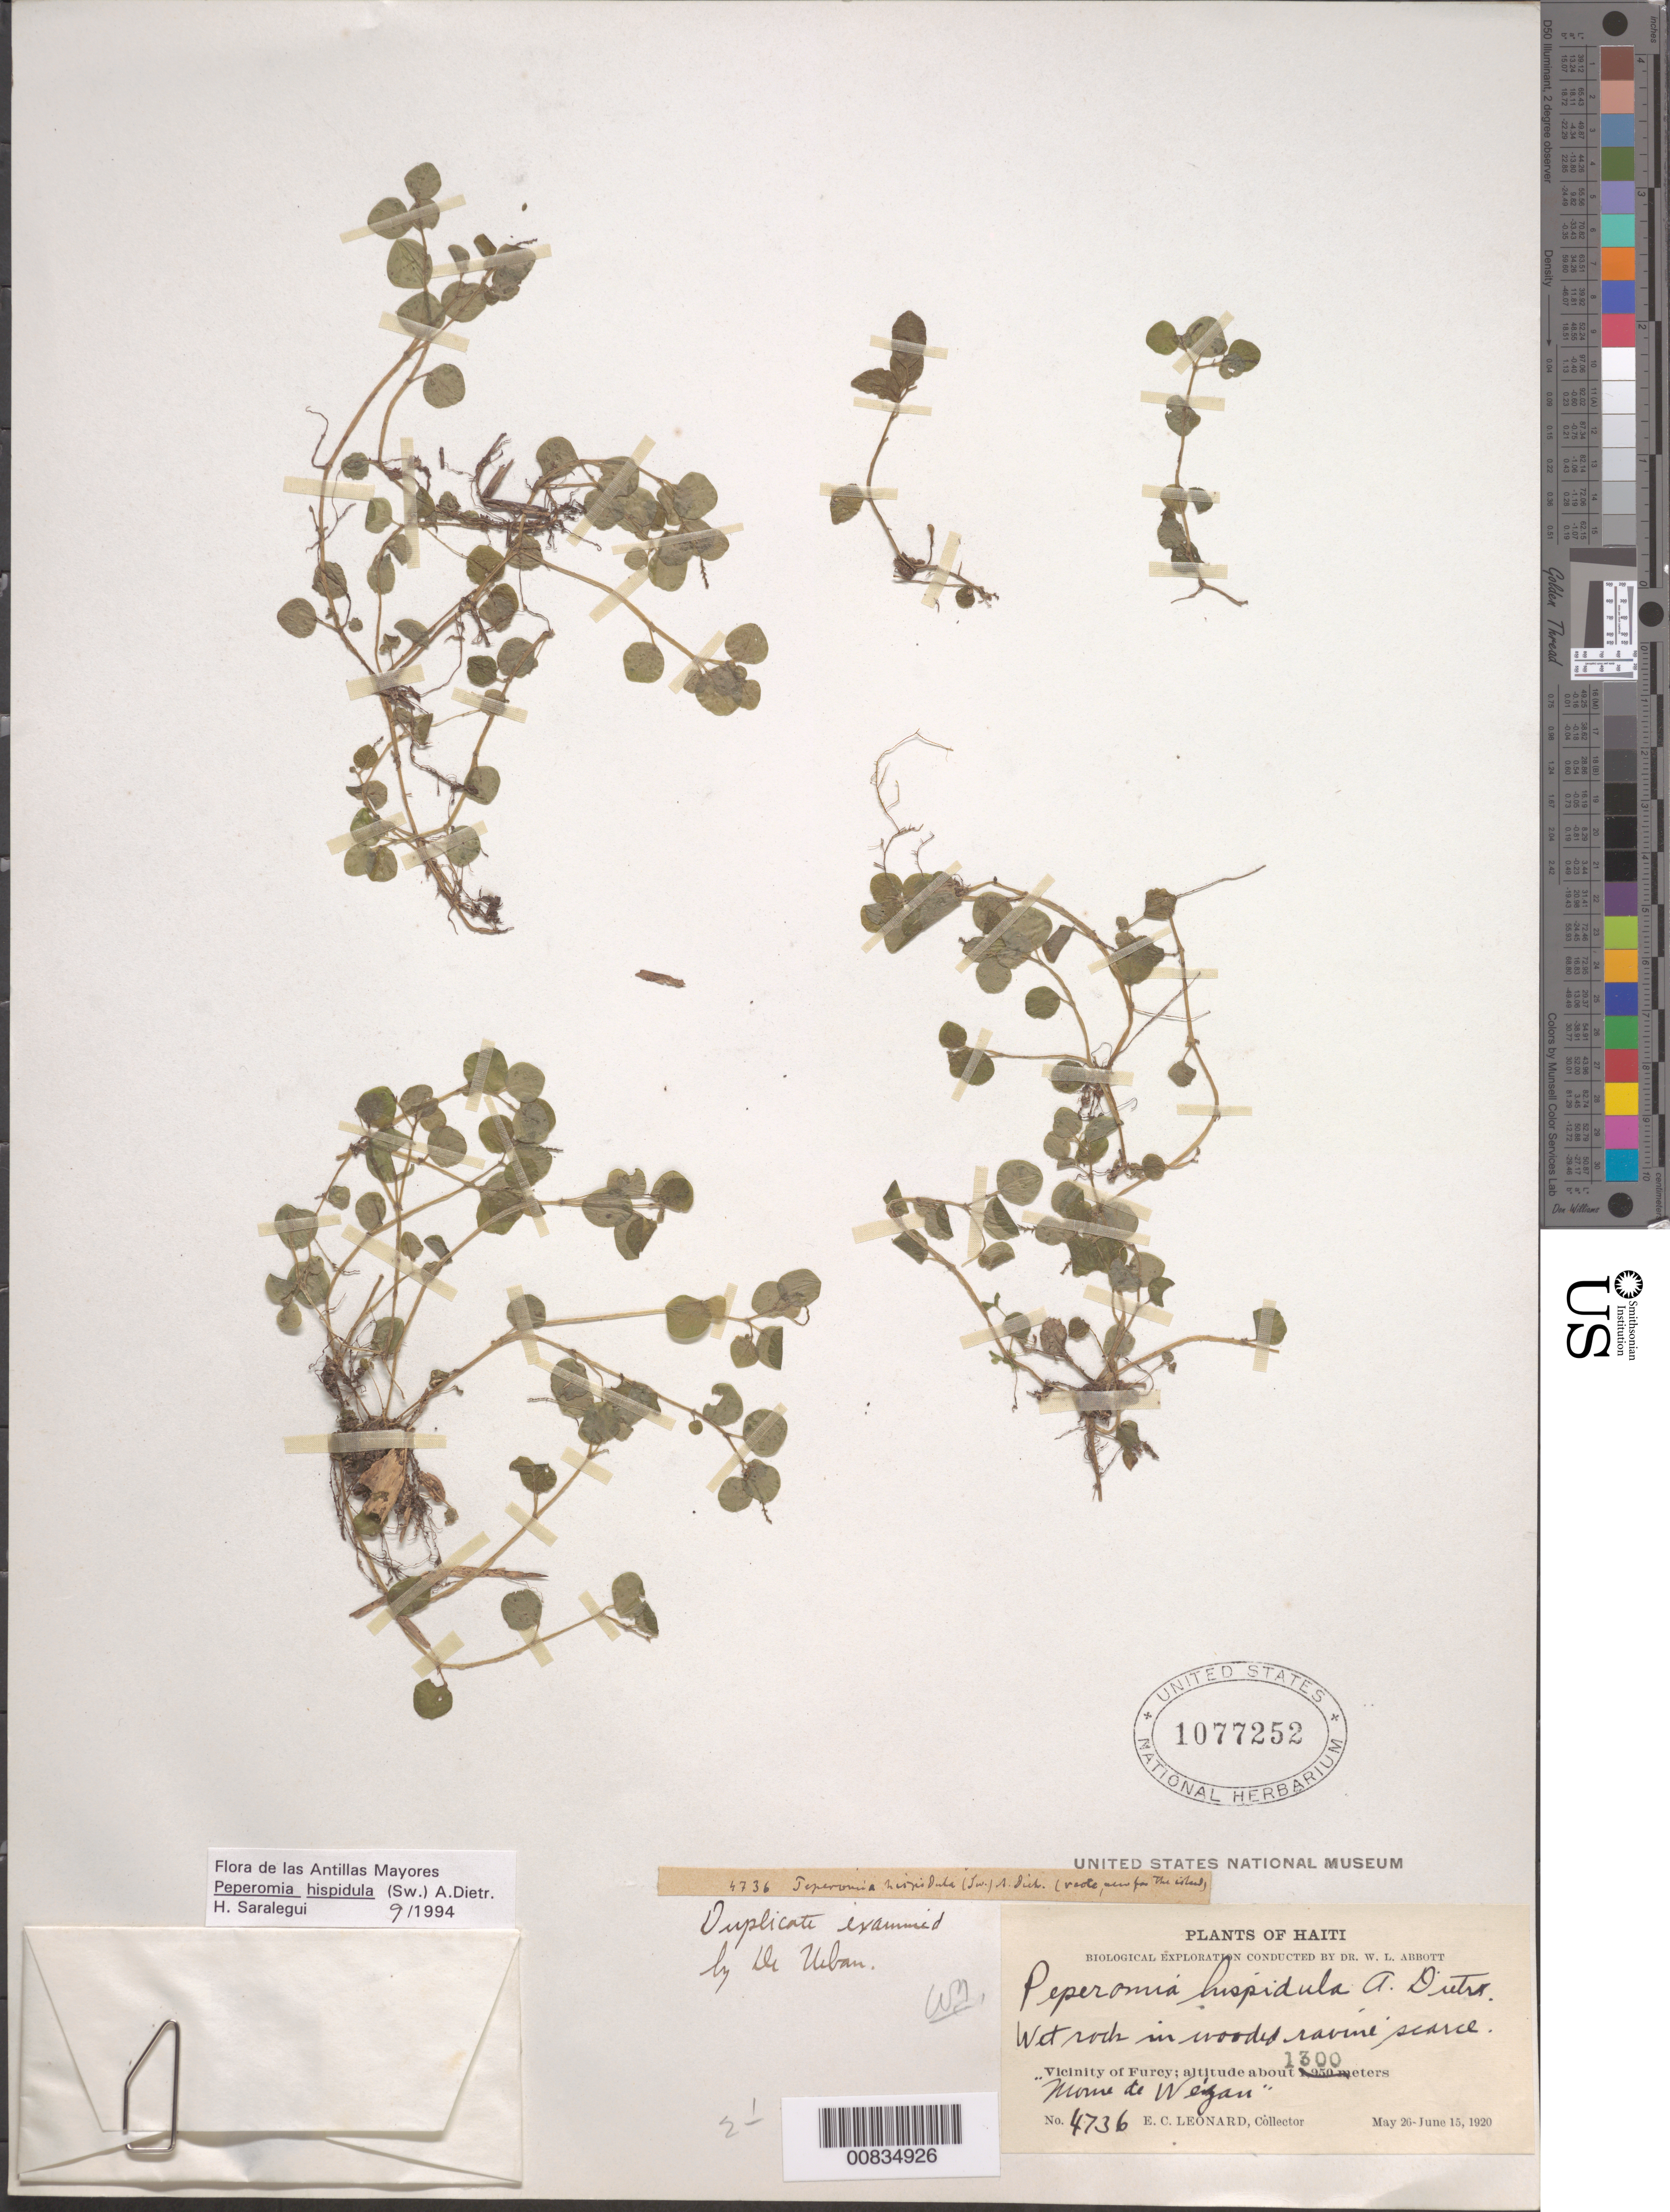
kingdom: Plantae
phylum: Tracheophyta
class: Magnoliopsida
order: Piperales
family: Piperaceae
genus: Peperomia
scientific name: Peperomia hispidula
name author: (Sw.) A. Dietr.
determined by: Saralegui Boza, H., (HAJB), Jardin Botanico Nacional (Habana)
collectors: E. C. Leonard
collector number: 4736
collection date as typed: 26 May 1920 to 15 Jun 1920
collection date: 1920-05-26/1920-06-15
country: Haiti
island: Hispaniola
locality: Vicinity of Furcy. "Morne de Wéyan"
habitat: Wet rock in wooded ravine.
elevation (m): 1300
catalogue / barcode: US 1077252